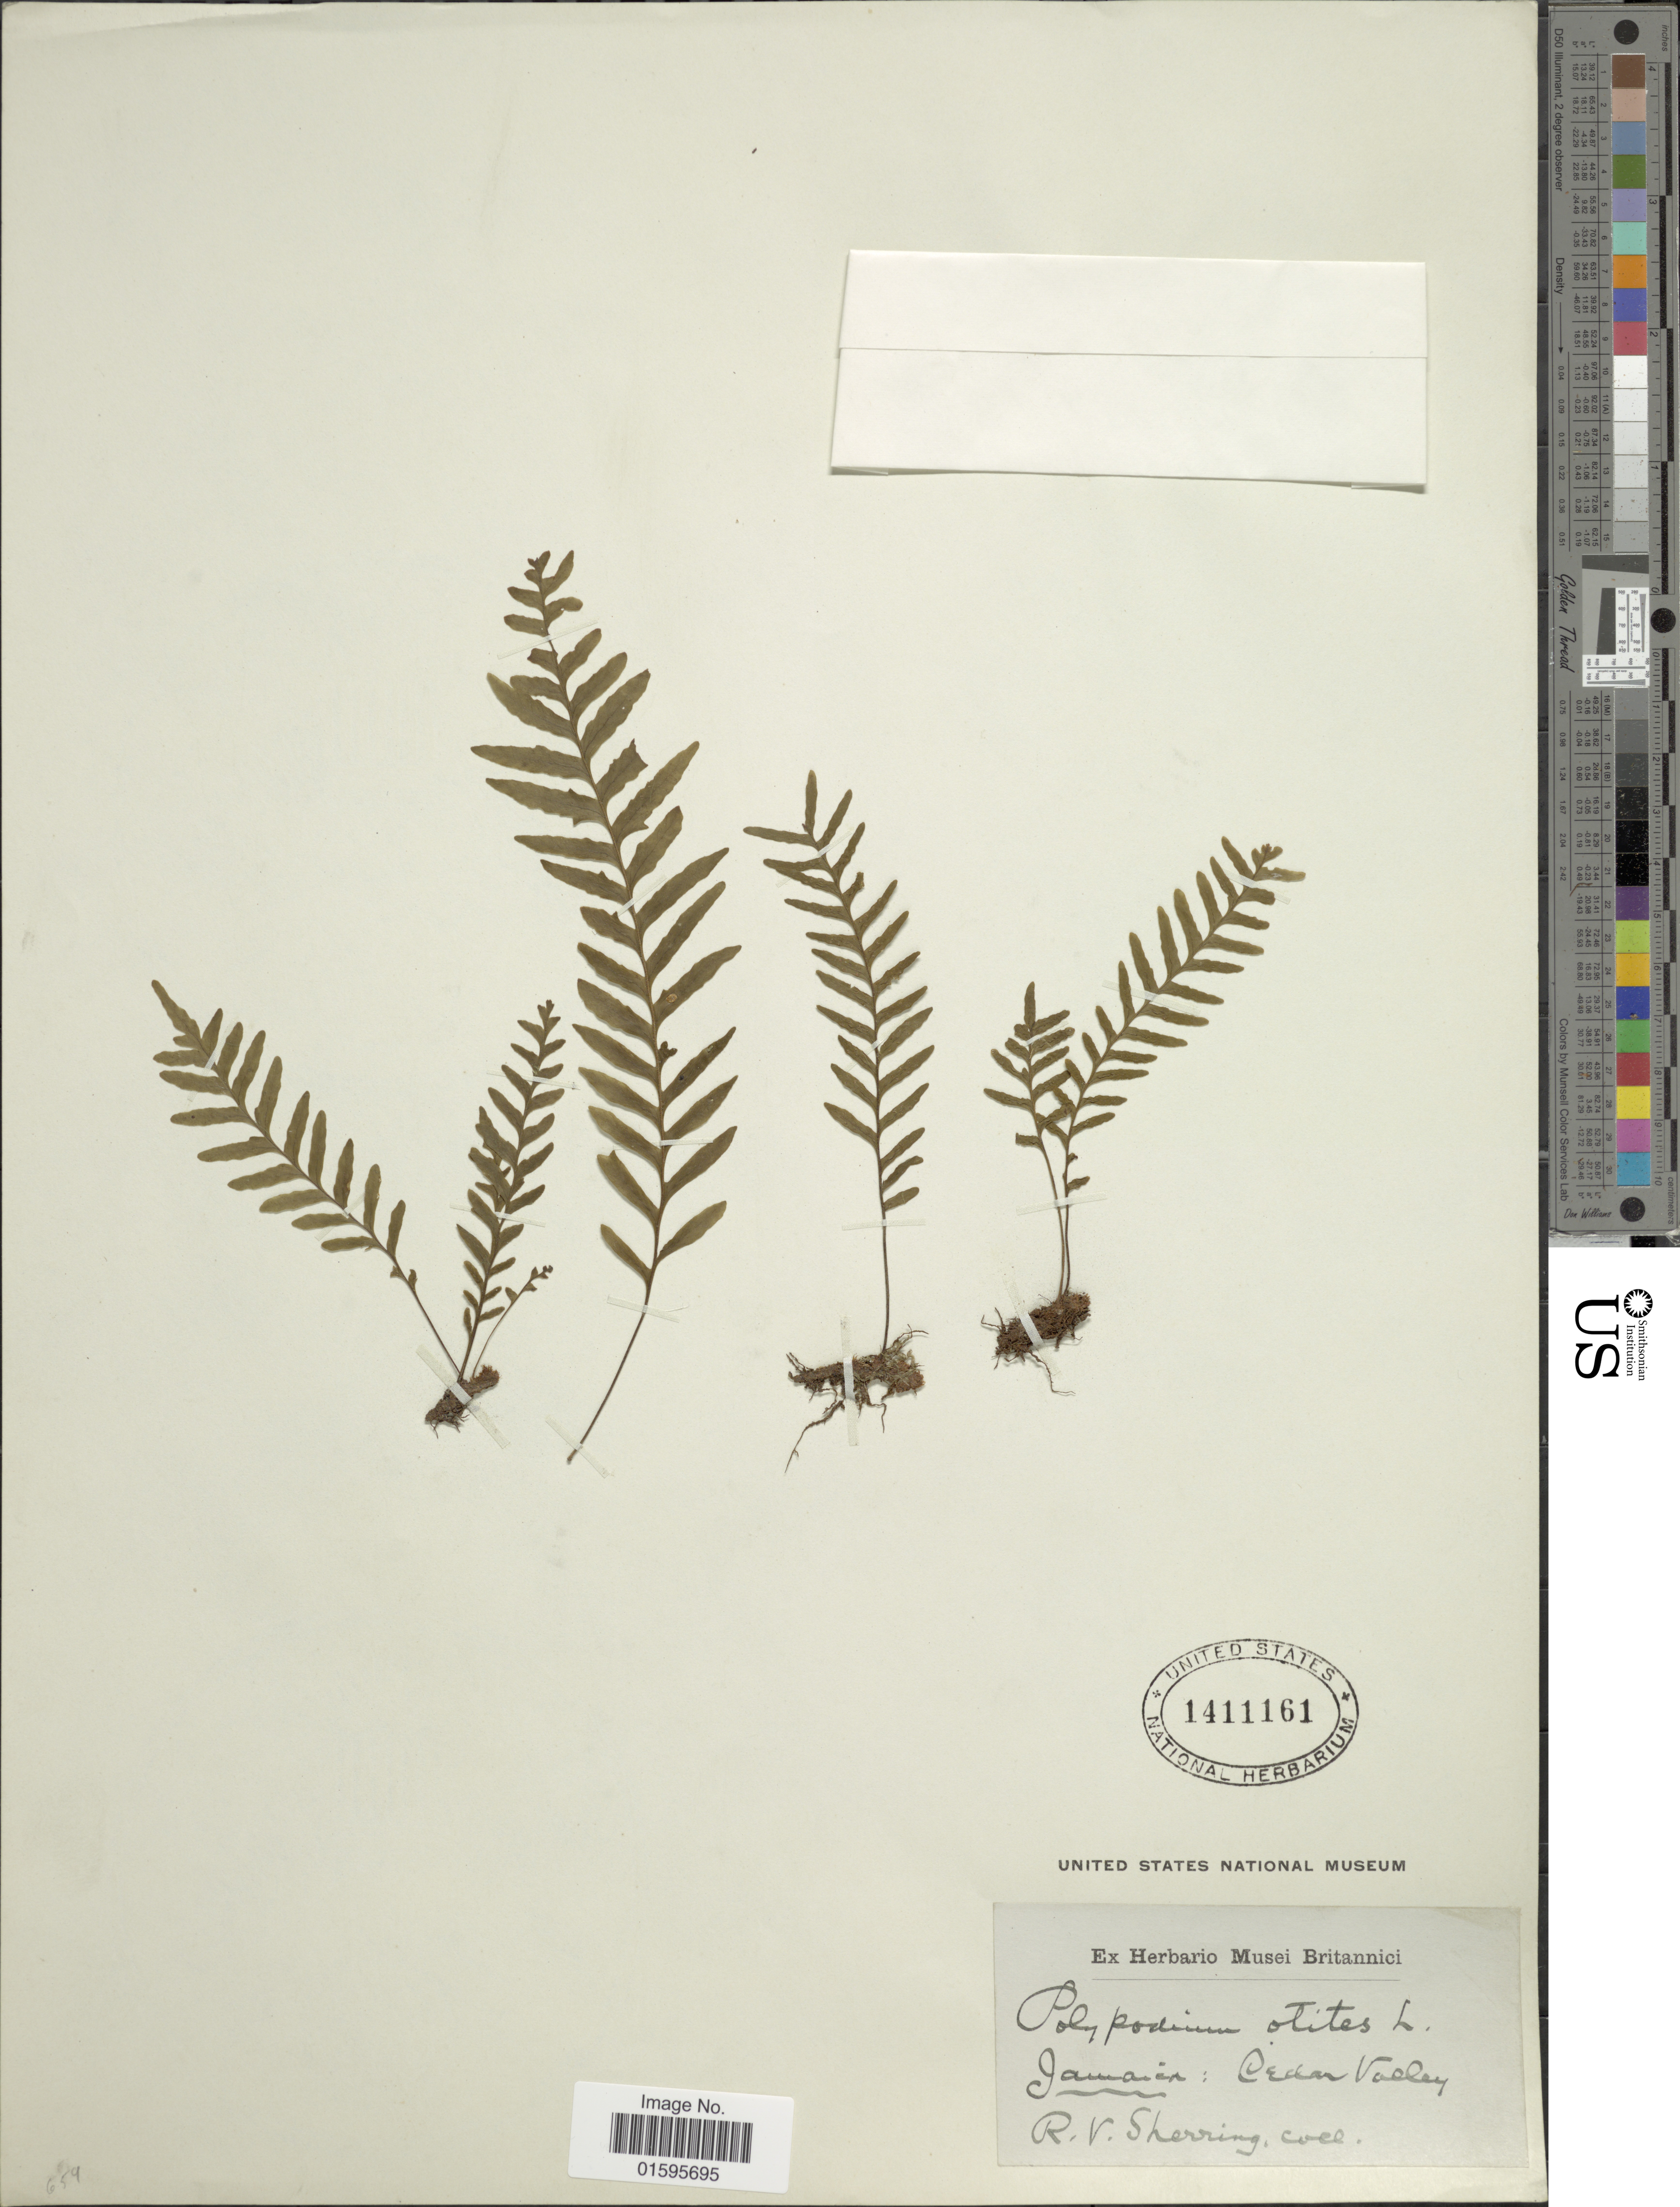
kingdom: Plantae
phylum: Tracheophyta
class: Polypodiopsida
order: Polypodiales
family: Polypodiaceae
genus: Polypodium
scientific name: Polypodium otites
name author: L.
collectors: R. Sherring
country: Jamaica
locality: Jamaica: Cedar Valley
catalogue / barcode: US 1411161